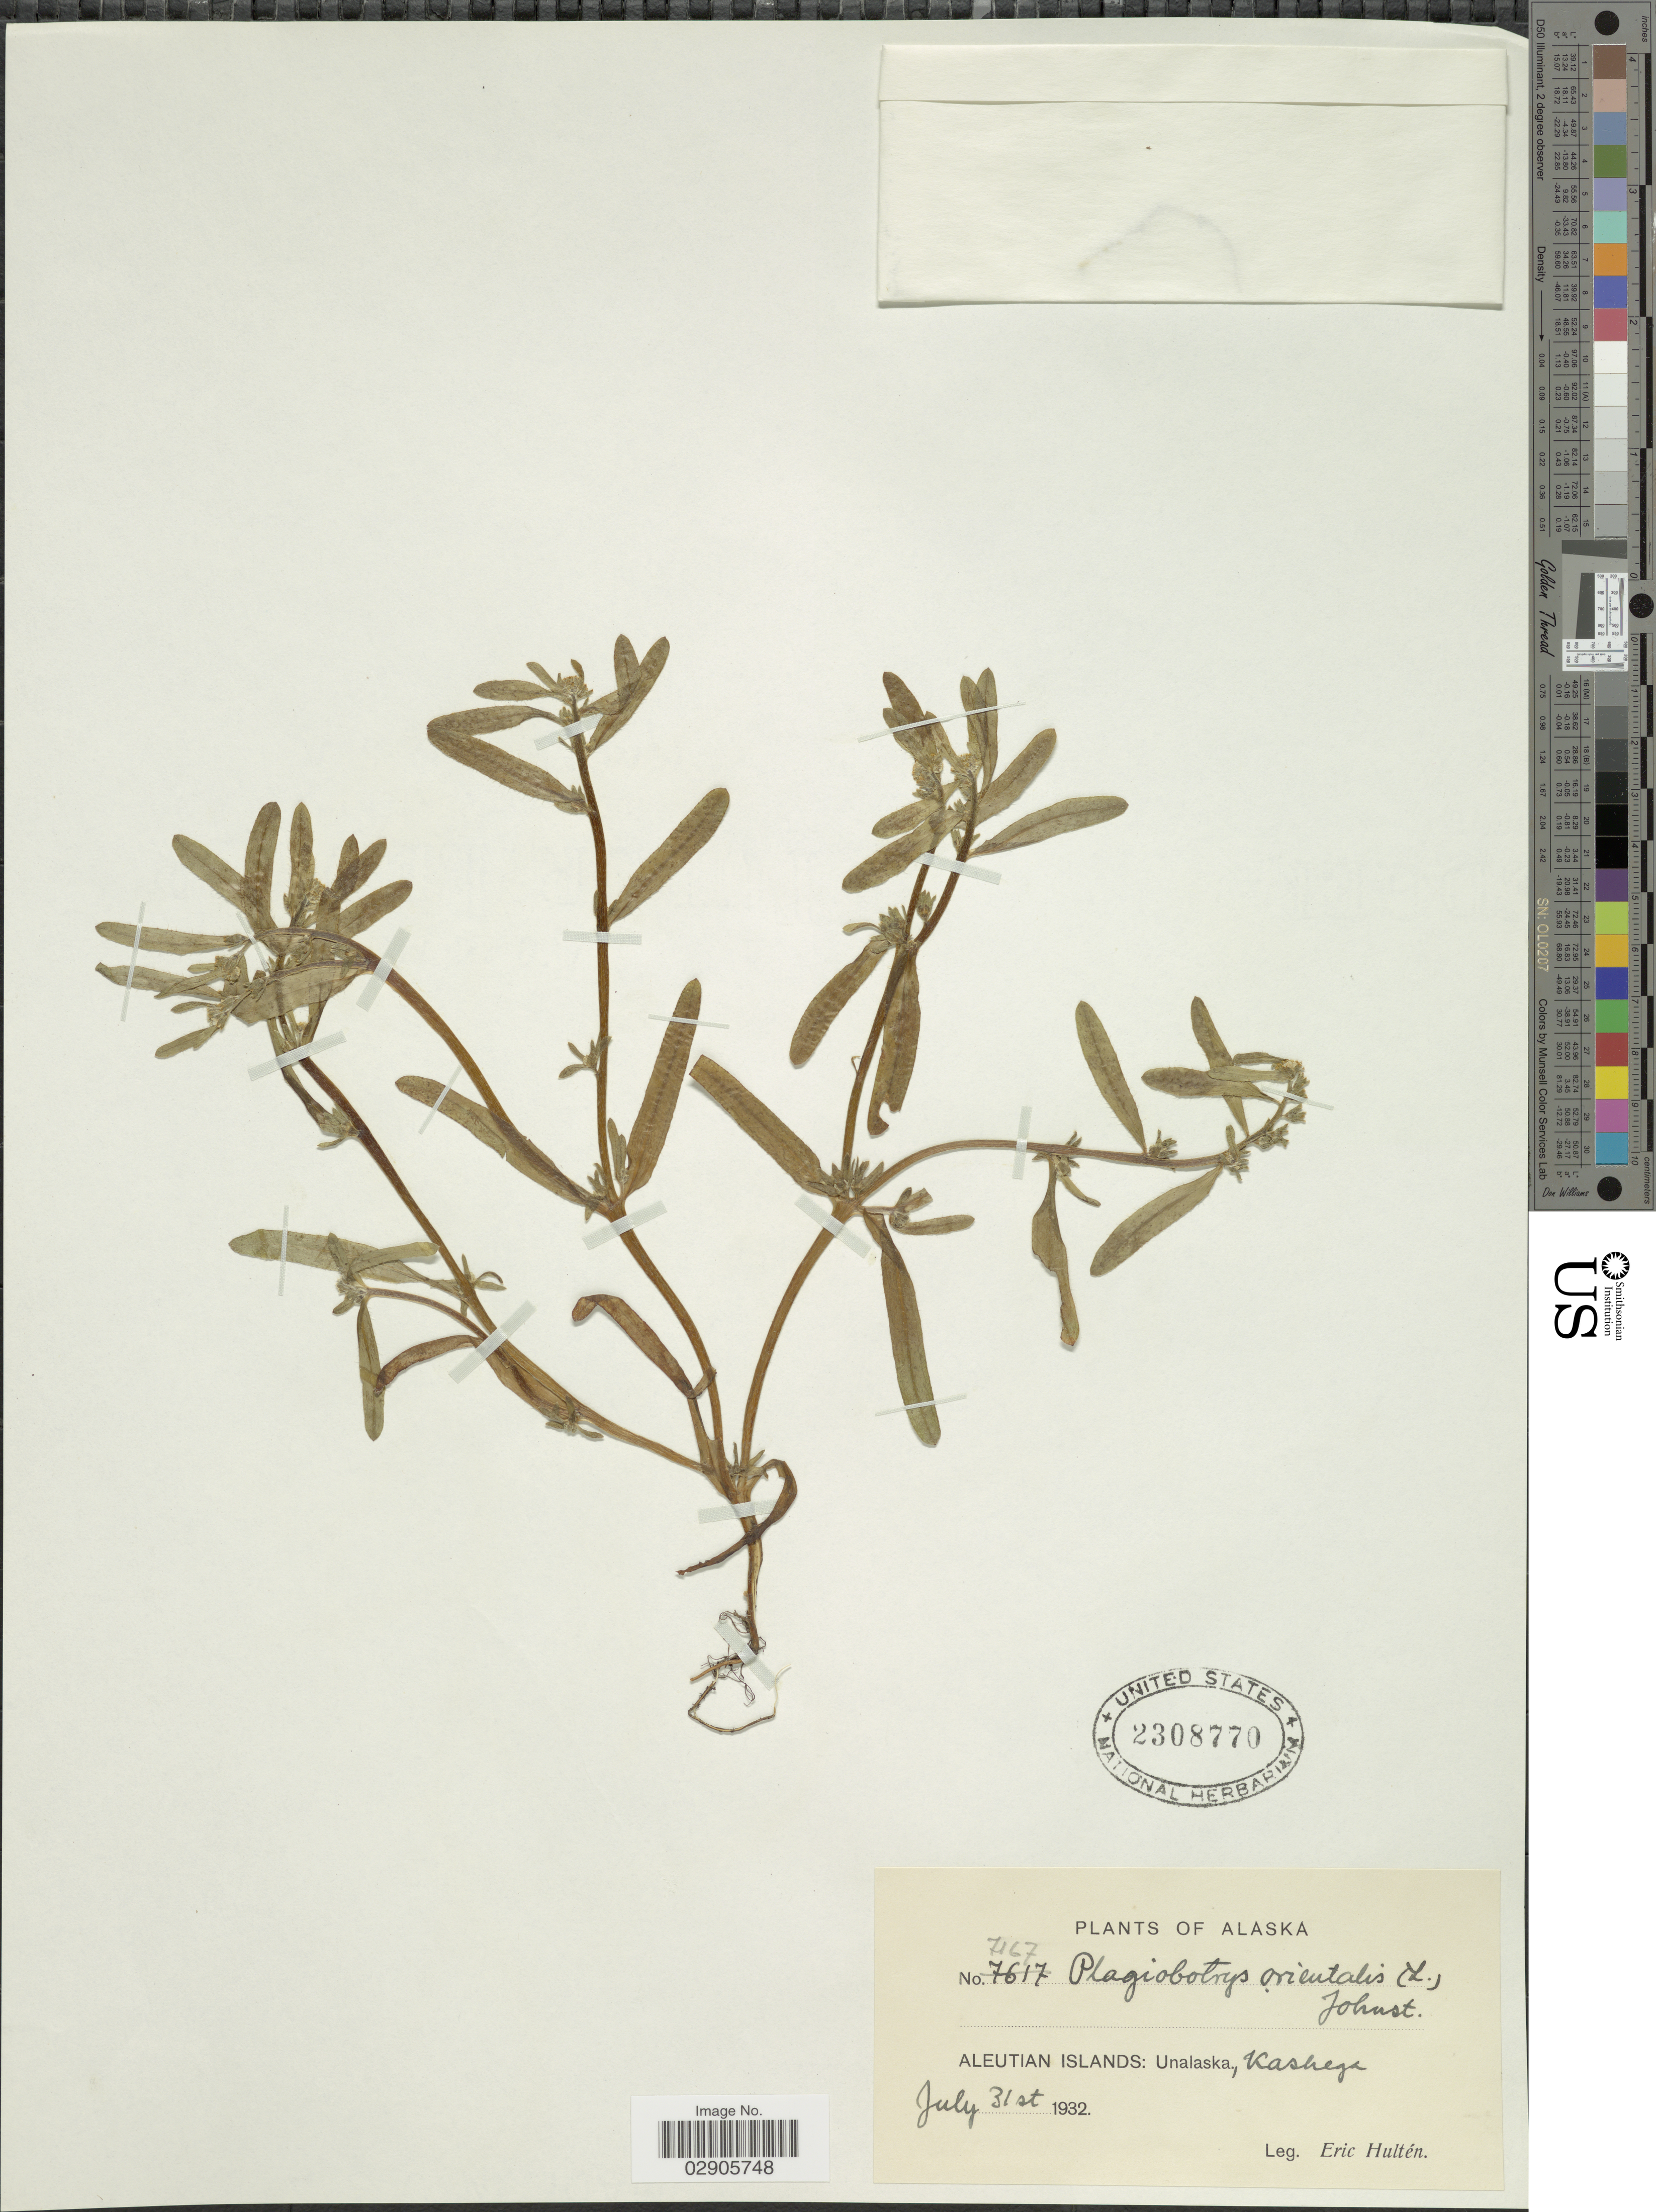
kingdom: Plantae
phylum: Tracheophyta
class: Magnoliopsida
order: Boraginales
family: Boraginaceae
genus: Plagiobothrys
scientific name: Plagiobothrys orientalis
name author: I.M. Johnst.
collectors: E. G. Hultén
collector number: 7167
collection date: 1932-07-31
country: United States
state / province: Alaska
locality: Aleutian Islands: Unalaska, Kashega.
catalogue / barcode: US 2308770